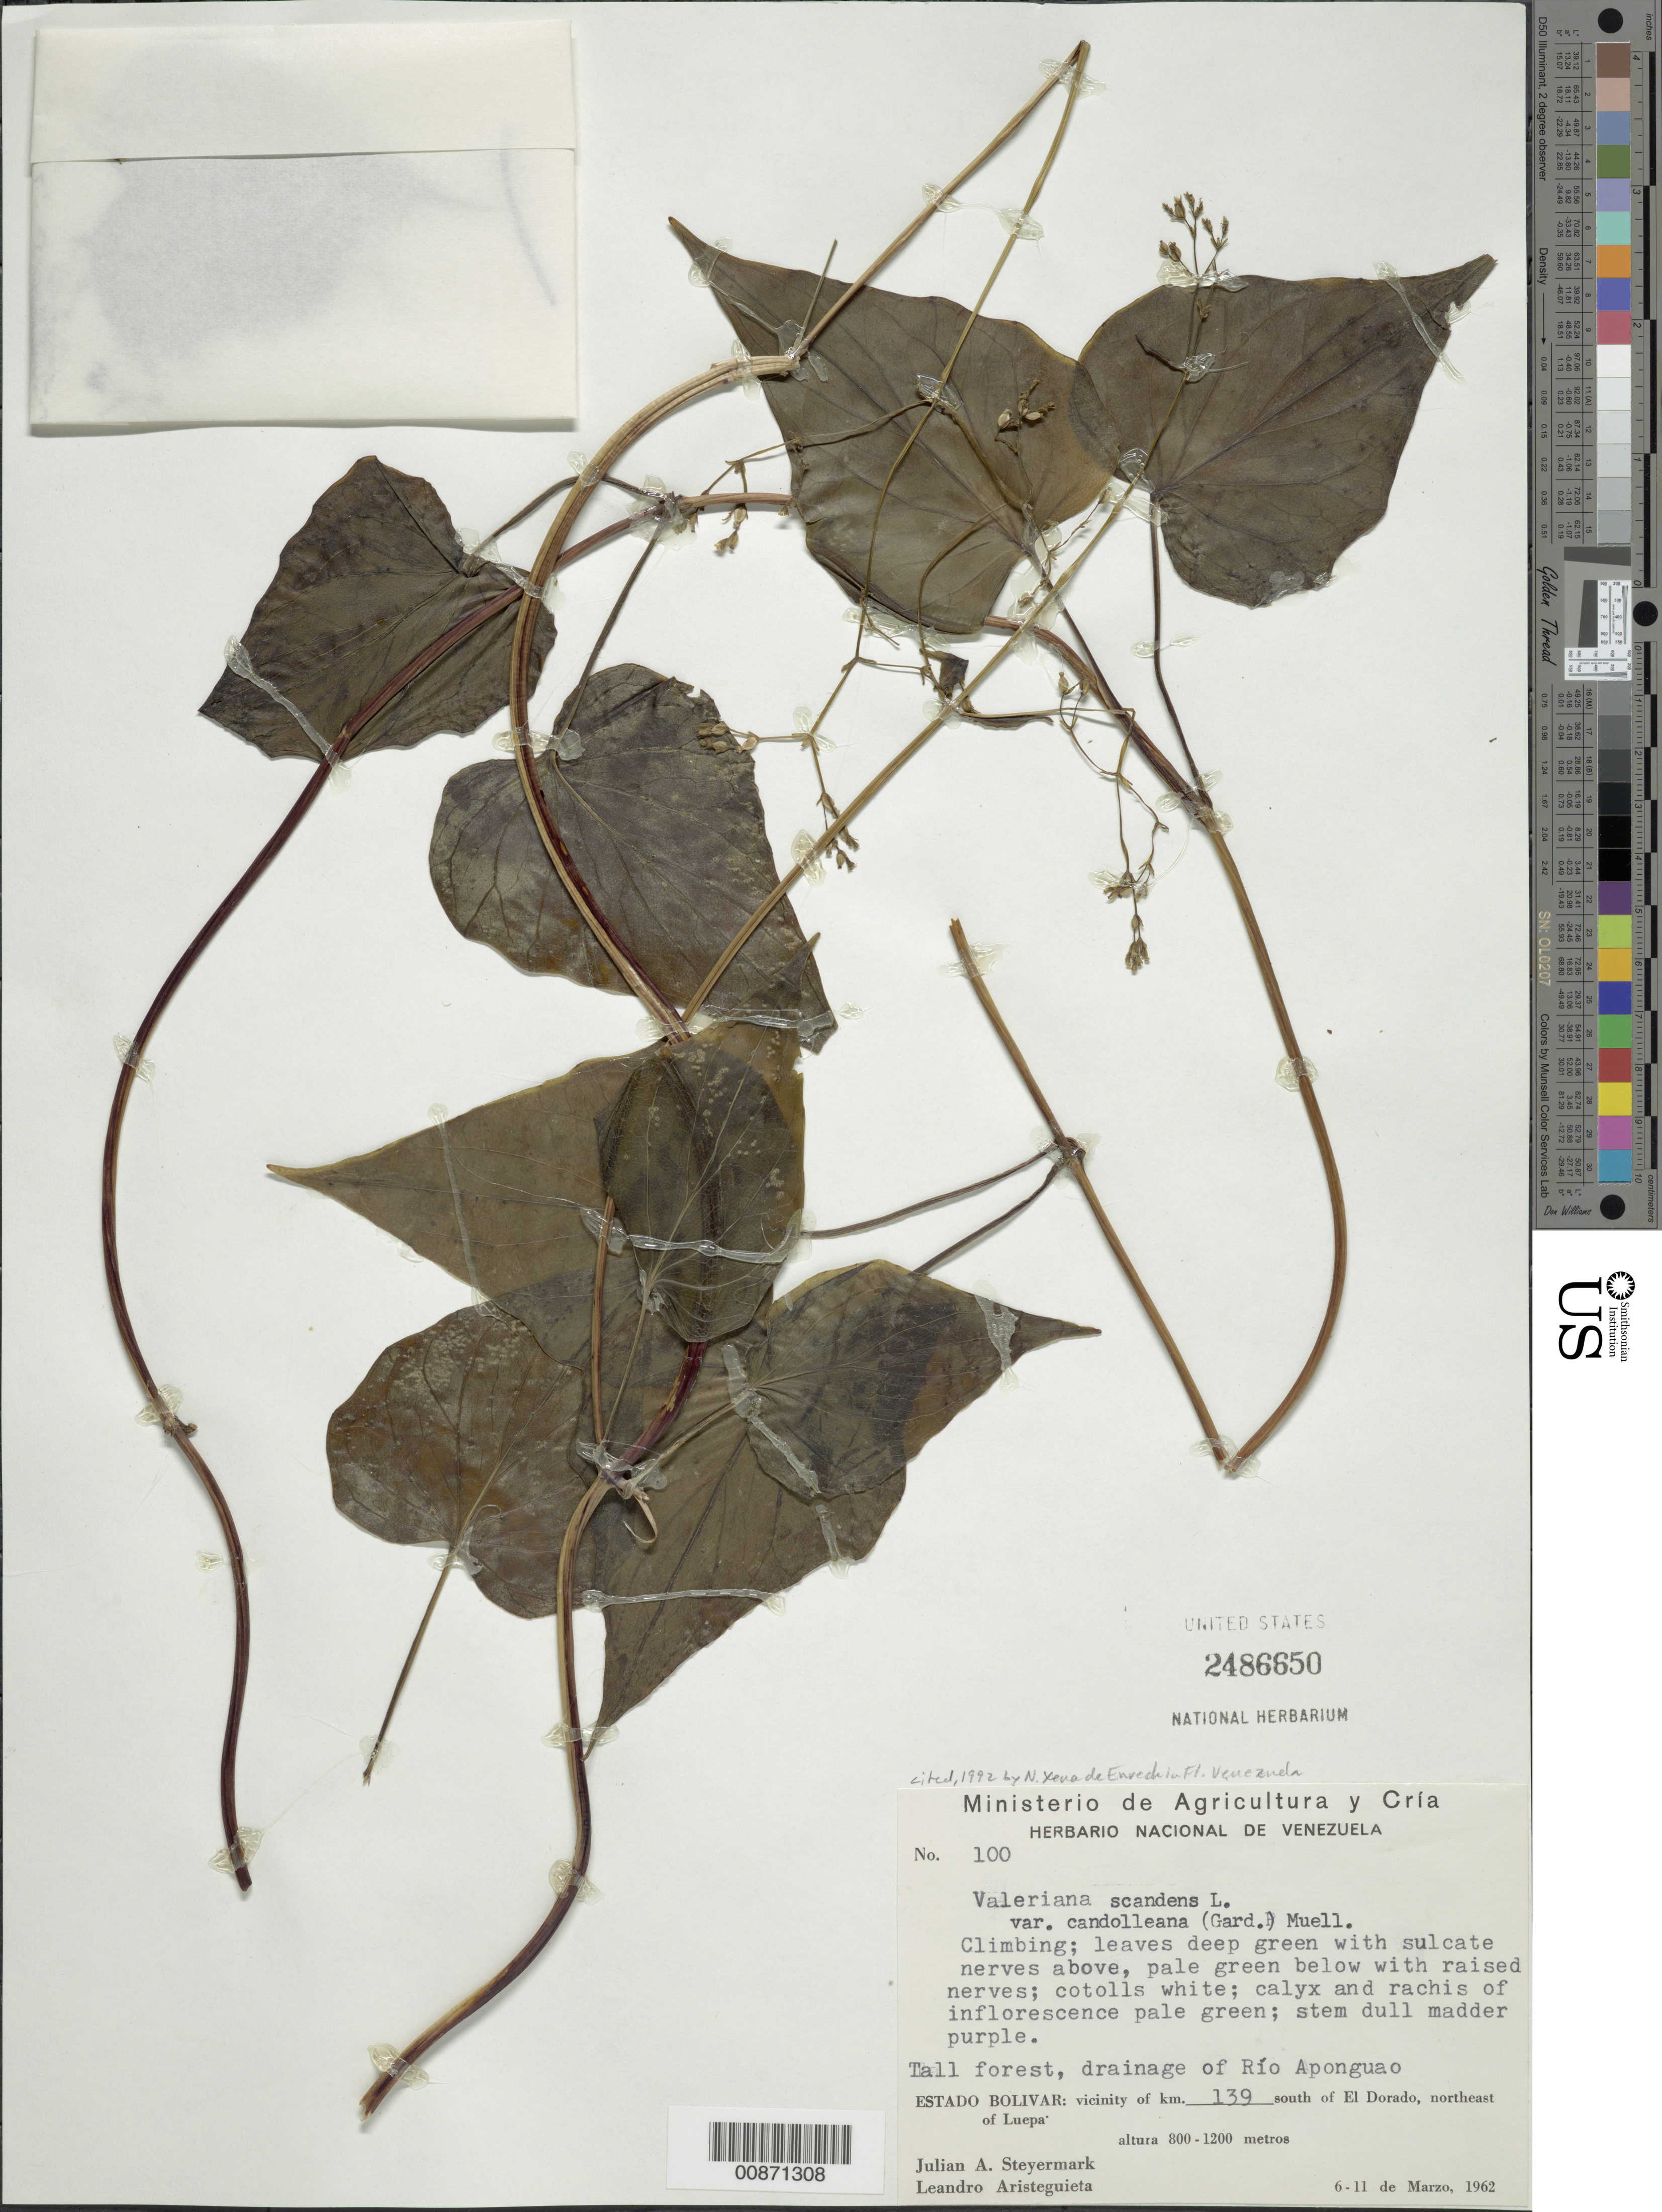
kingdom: Plantae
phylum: Tracheophyta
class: Magnoliopsida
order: Dipsacales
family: Caprifoliaceae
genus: Valeriana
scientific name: Valeriana scandens var. candolleana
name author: (Gardner) C. Müll.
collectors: J. Steyermark & L. Aristeguieta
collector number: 62 100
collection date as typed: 6-Mar-62 to 11-Mar-62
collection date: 1962-03-06/1962-03-11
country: Venezuela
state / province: Bolívar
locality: Rio Aponguao drainage; vic of km 139 south of El Dorado, NE of Luepa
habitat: Tall forest, drainage of river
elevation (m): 800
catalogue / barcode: US 2486650